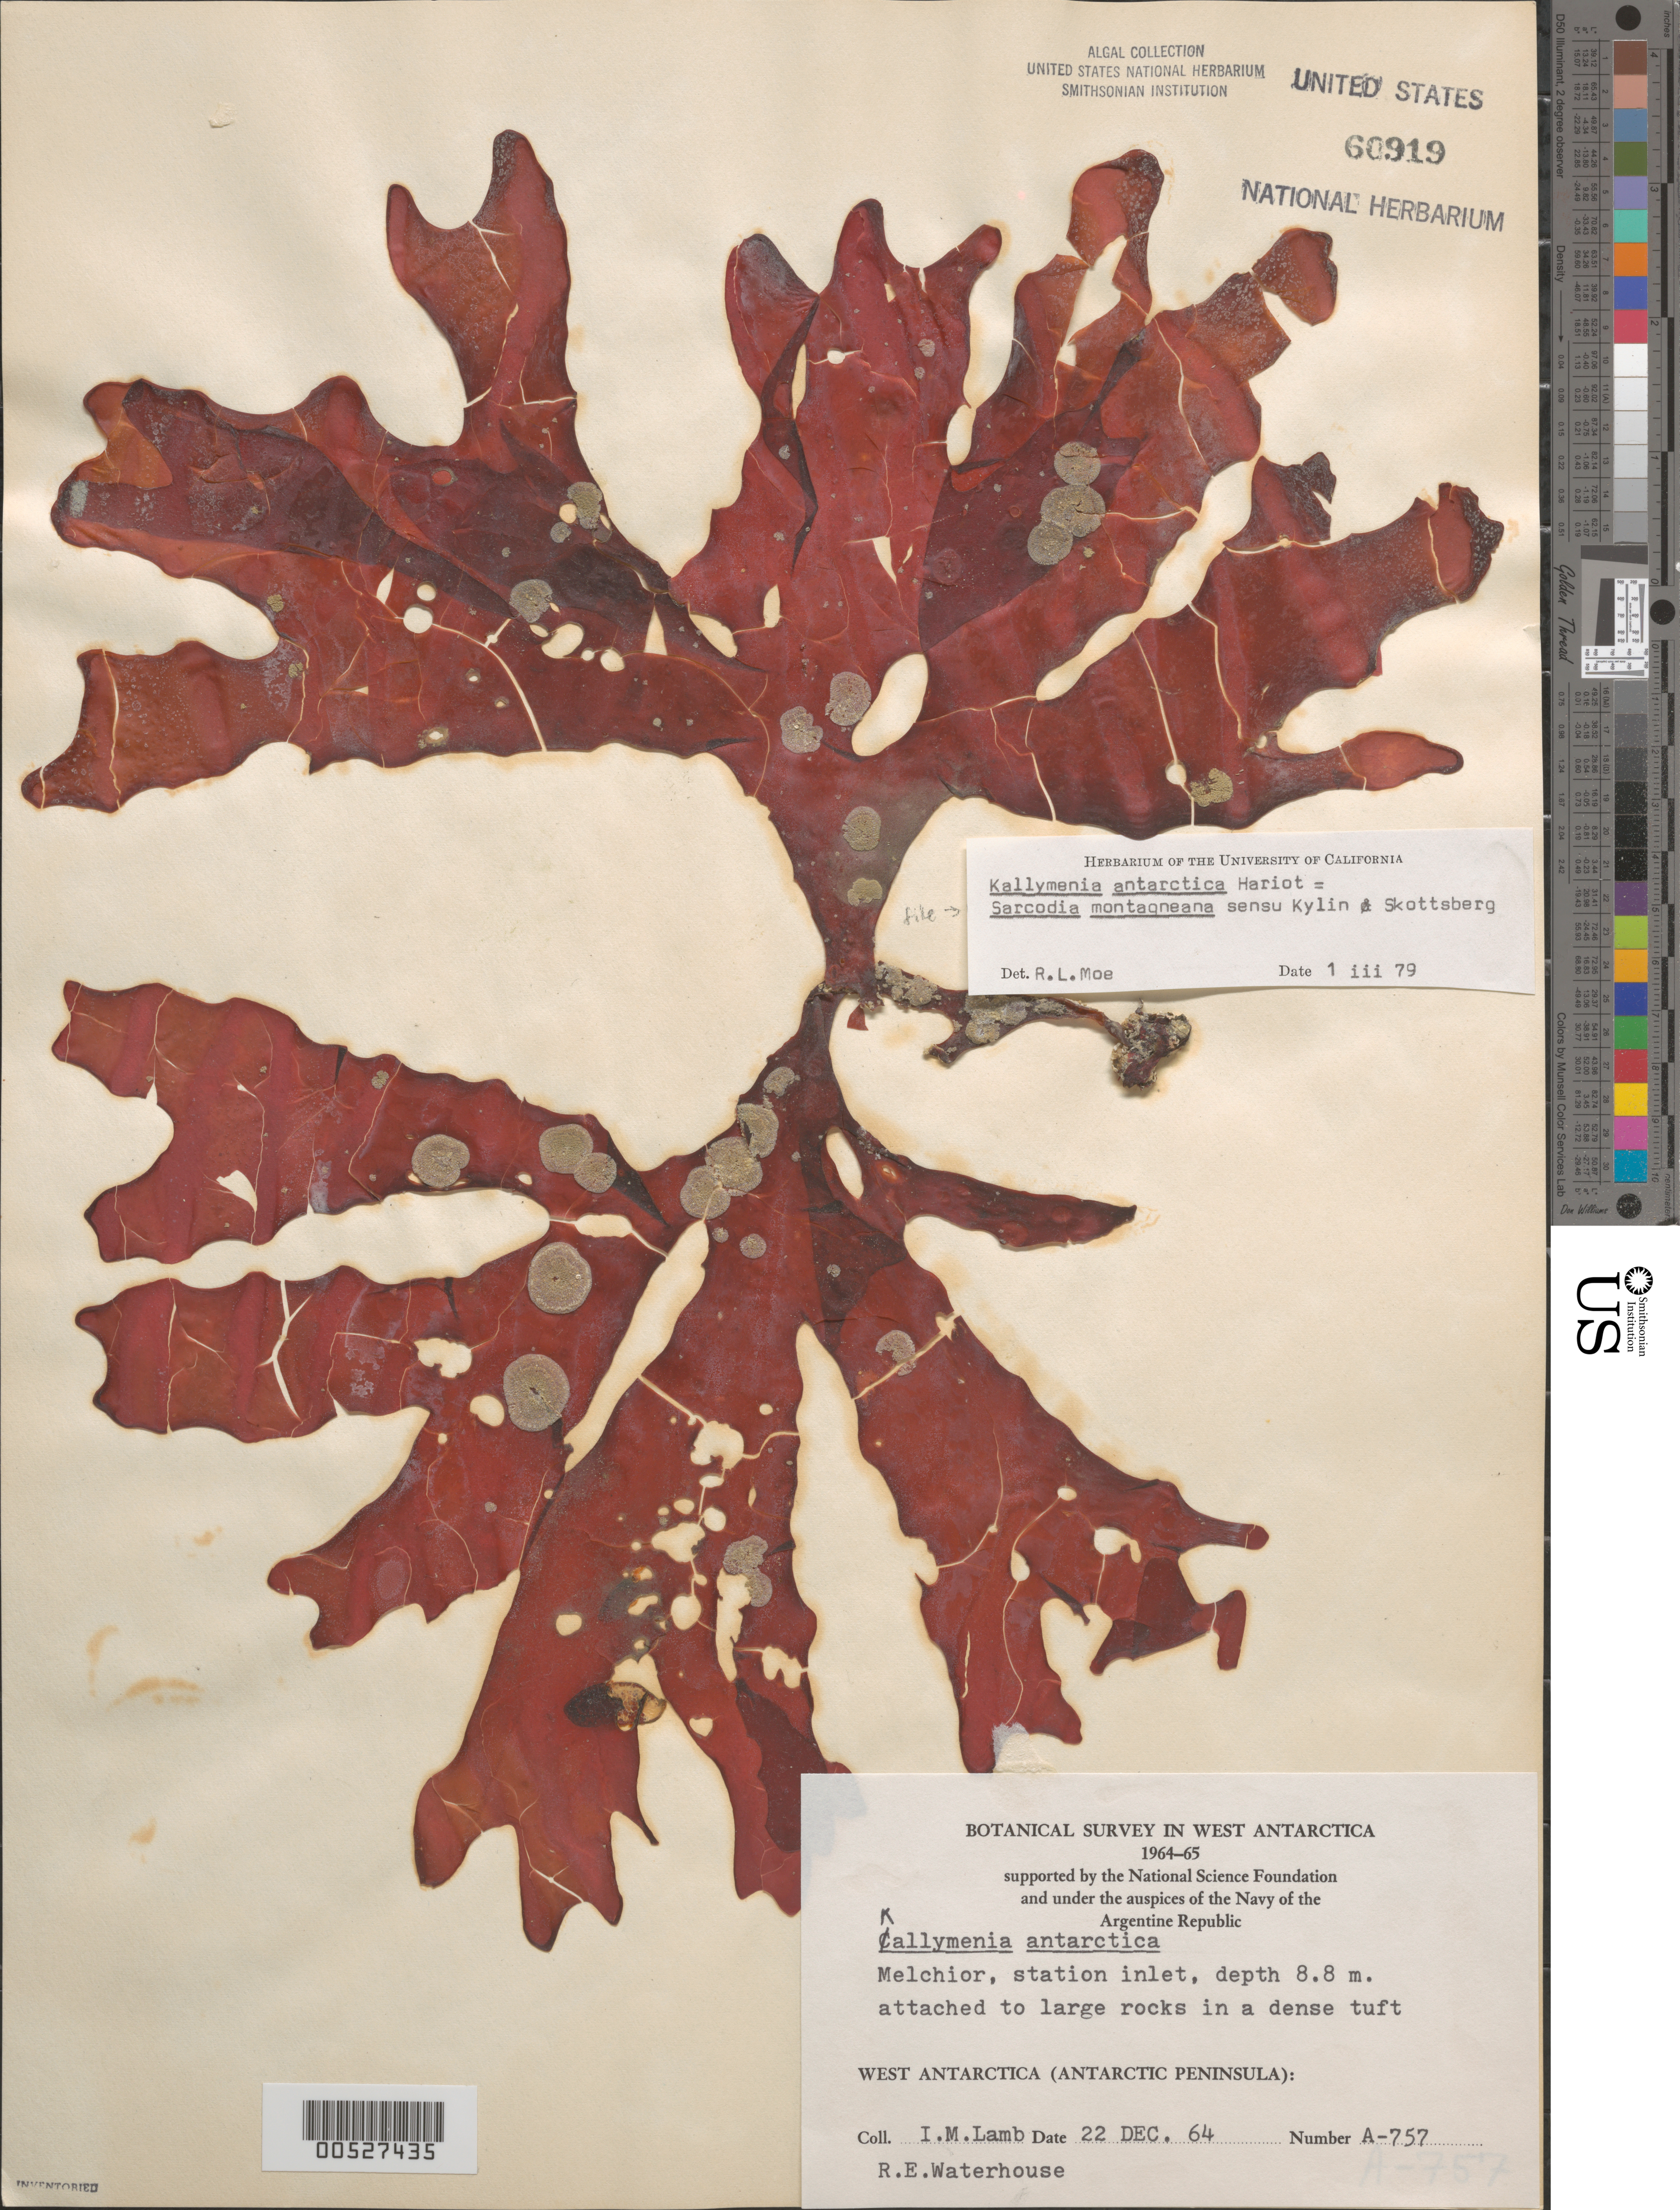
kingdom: Plantae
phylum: Rhodophyta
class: Florideophyceae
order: Gigartinales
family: Sarcodiaceae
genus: Sarcodia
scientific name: Sarcodia montagneana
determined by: Moe, R. L.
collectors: I. M. Lamb & R. Waterhouse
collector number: A-757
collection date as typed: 22 Dec 1964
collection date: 1964-12-22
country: Antarctica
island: Gamma Island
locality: Station Inlet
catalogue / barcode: US 60919